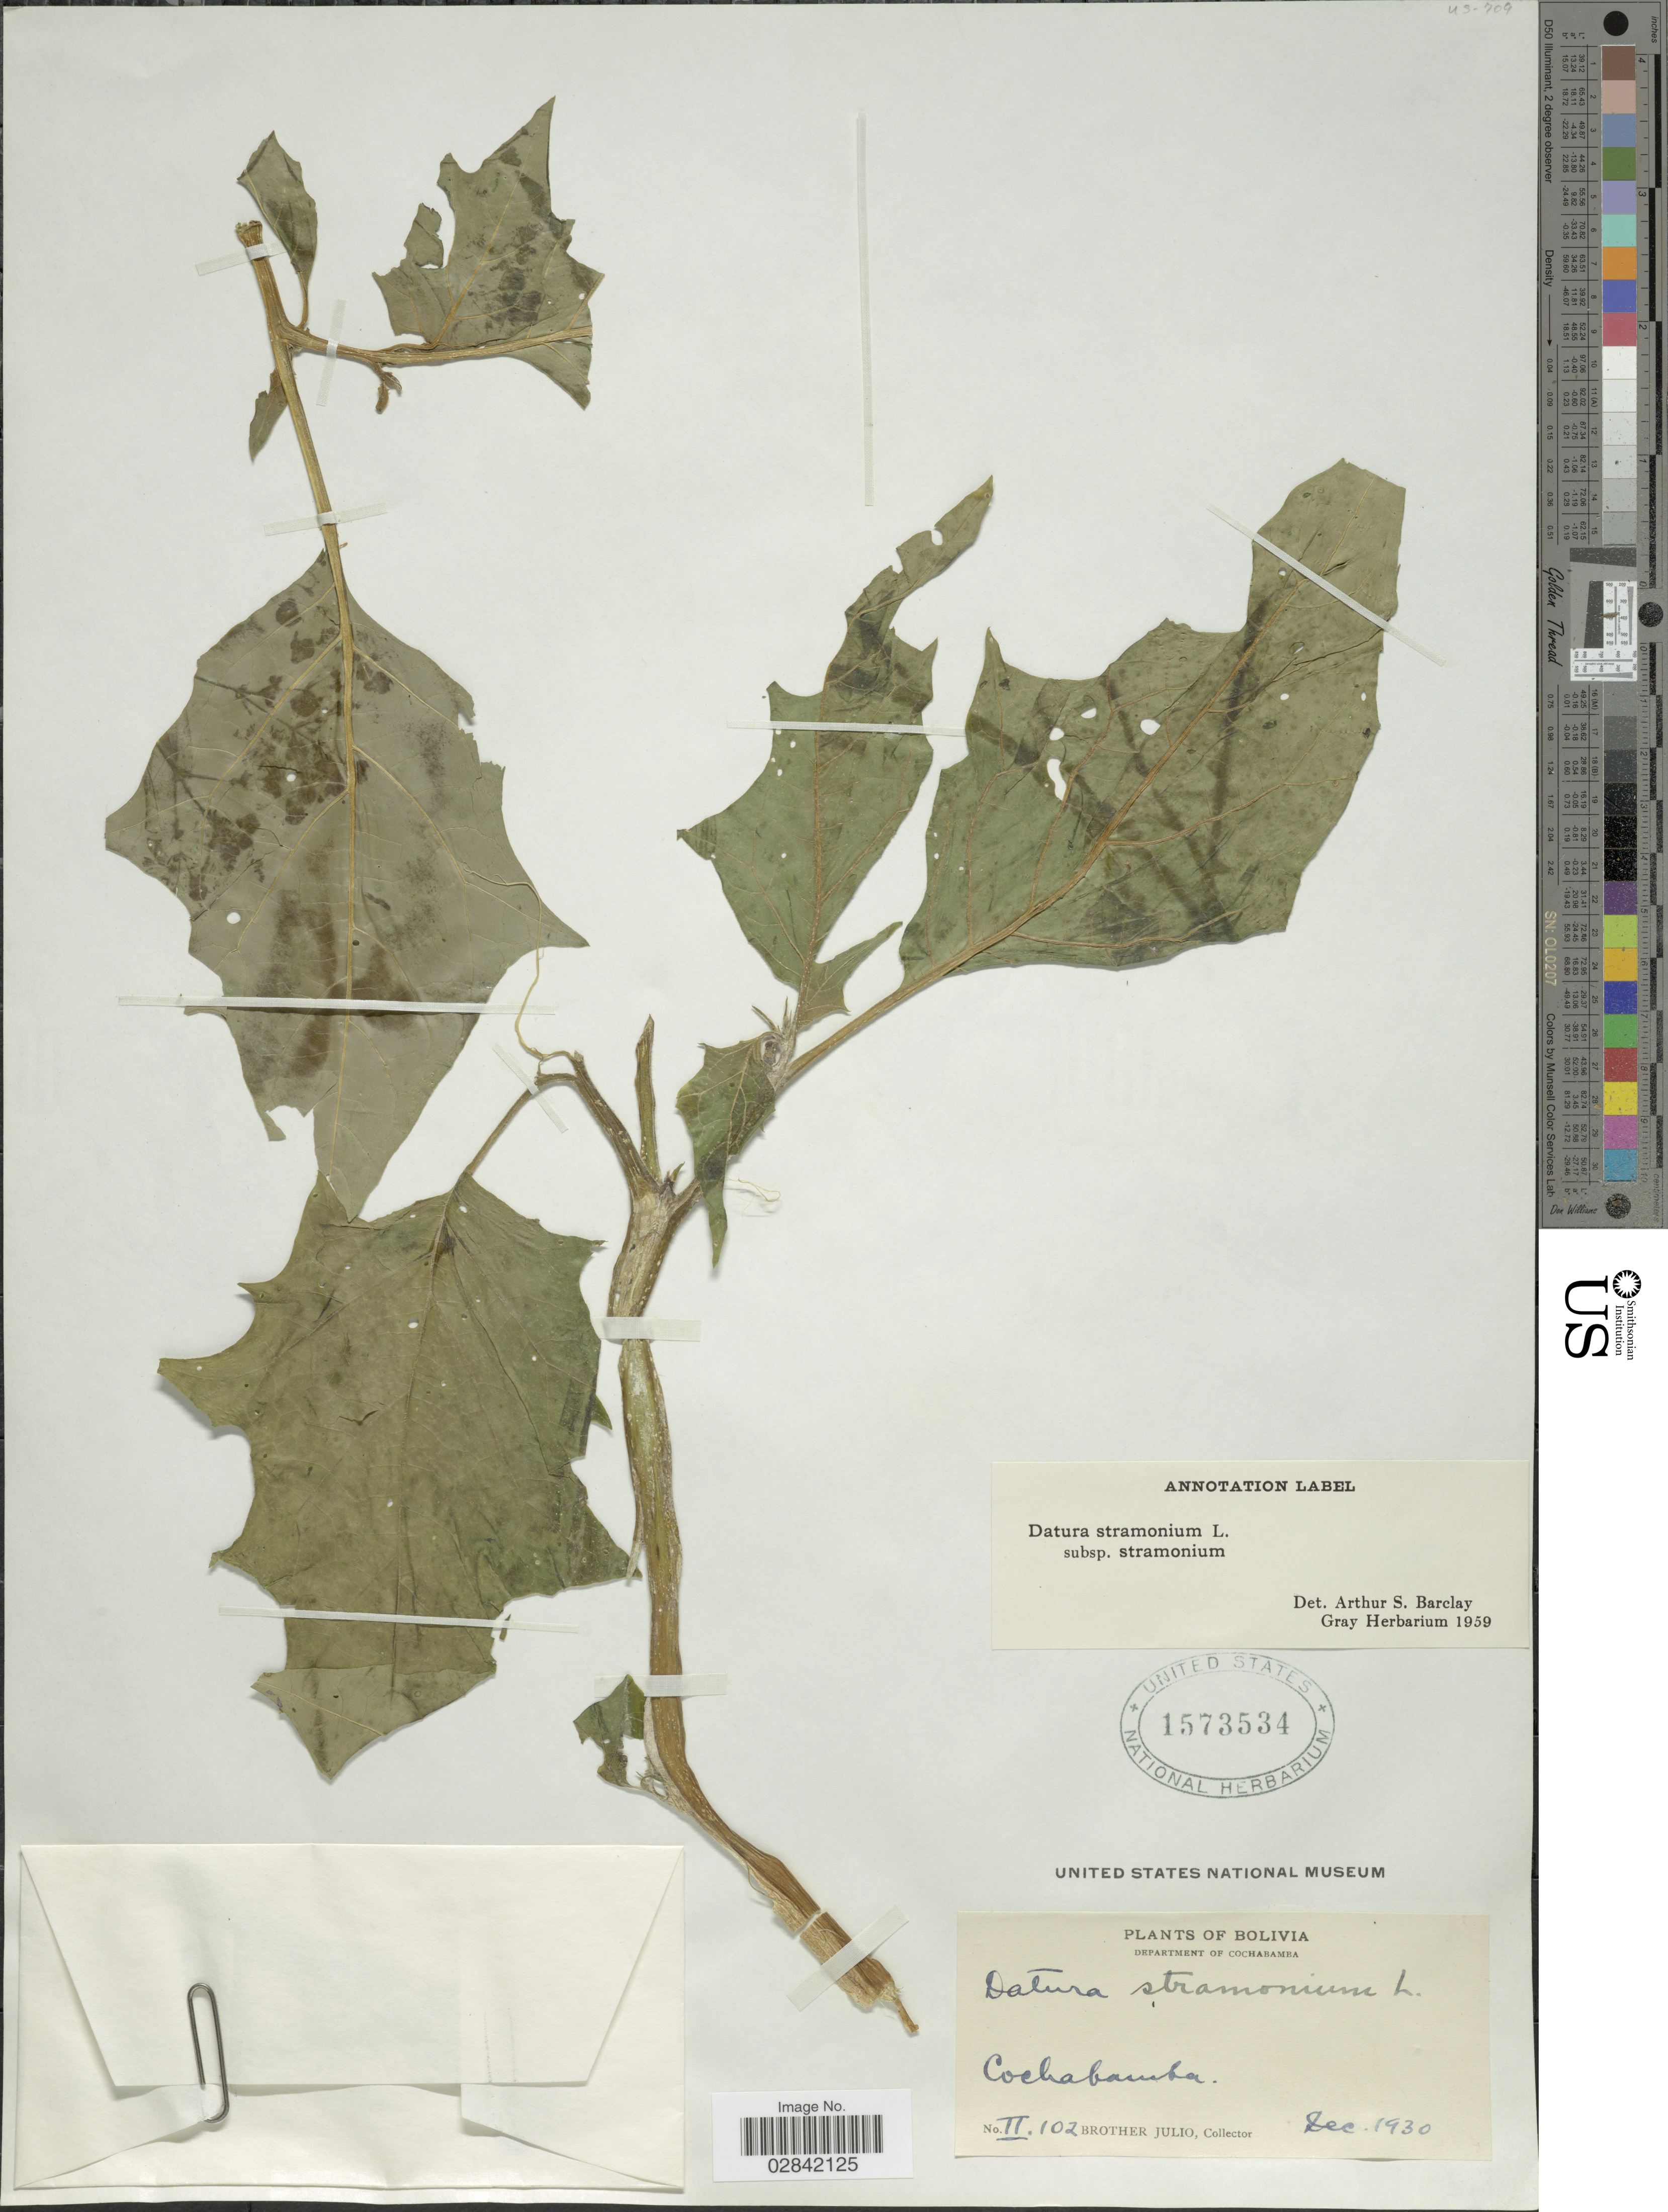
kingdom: Plantae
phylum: Tracheophyta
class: Magnoliopsida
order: Solanales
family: Solanaceae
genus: Datura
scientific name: Datura stramonium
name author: L.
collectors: Bro. Julio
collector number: II. 102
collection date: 1930-12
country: Bolivia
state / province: Cochabamba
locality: Department of Cochabamba.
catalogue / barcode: US 1573534